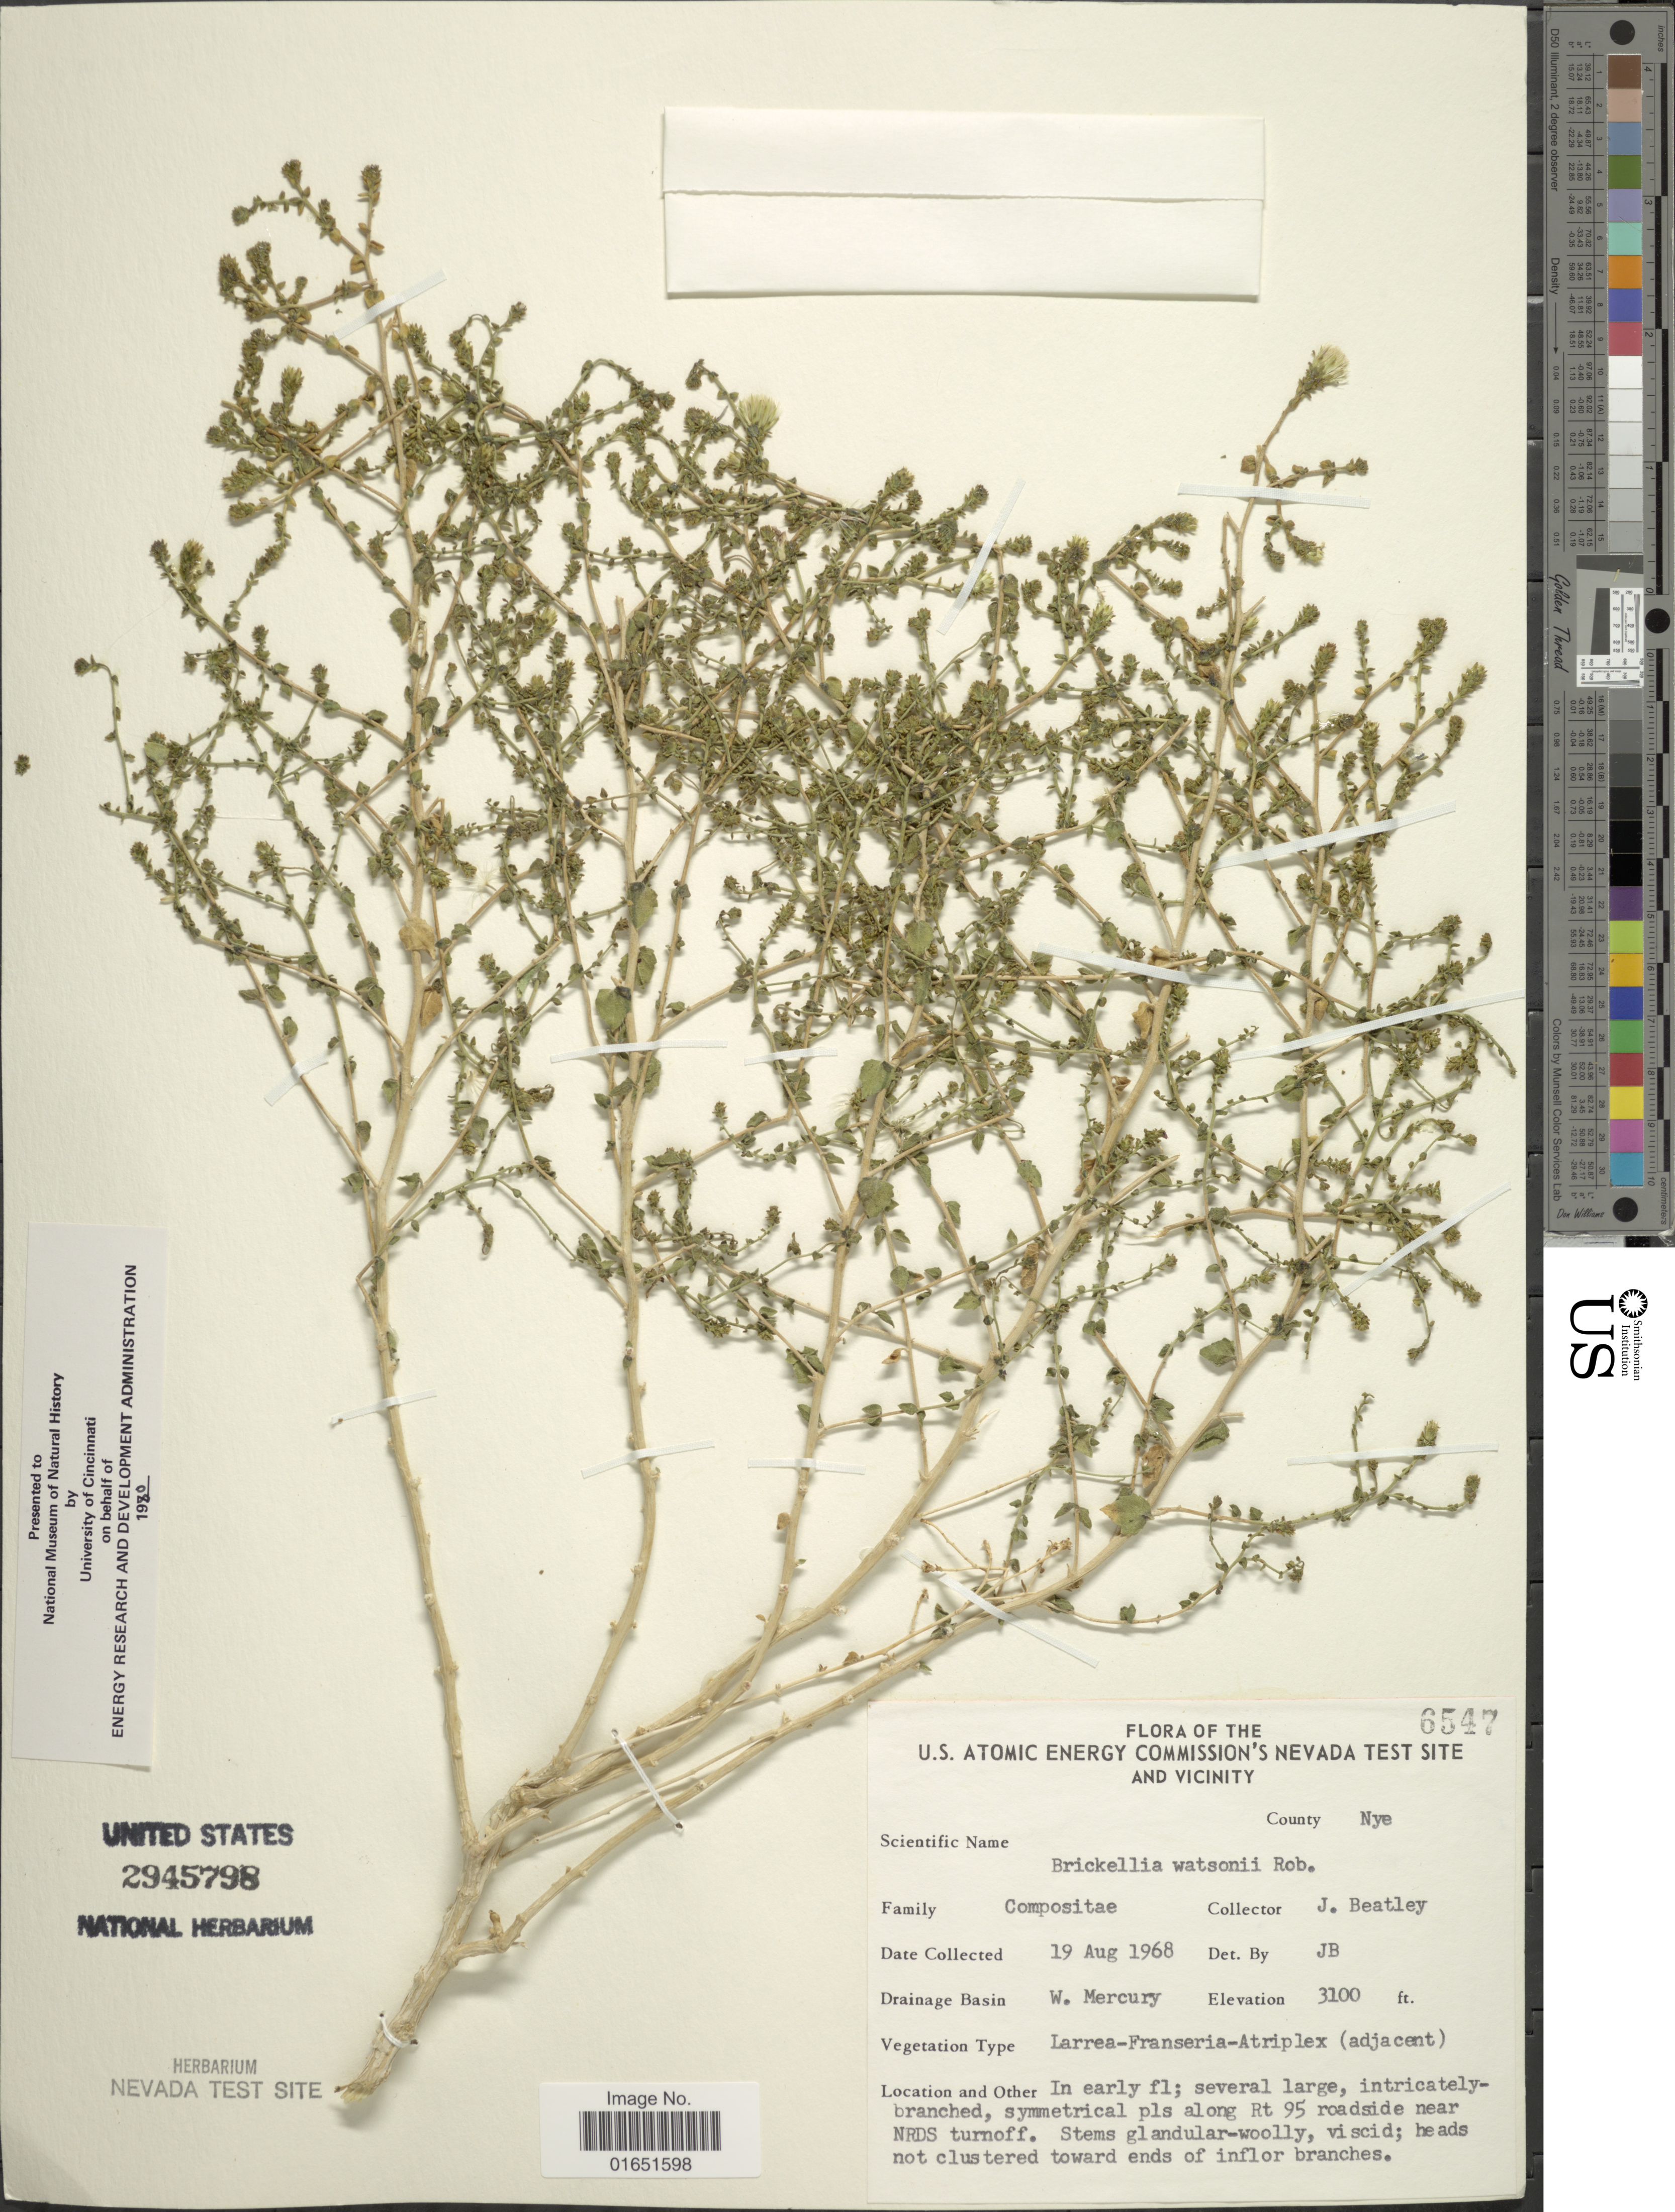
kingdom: Plantae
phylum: Tracheophyta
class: Magnoliopsida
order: Asterales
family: Asteraceae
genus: Brickellia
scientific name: Brickellia watsonii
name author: B.L. Rob.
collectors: J. C. Beatley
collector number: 6547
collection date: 1968-08-19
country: United States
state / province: Nevada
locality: U.S. Atomic Energy Commison's Nevada Test Site and Vicinity, County Nye, Drainage Basin W. Mercury, along Rt 95 roadside near NRDS turnoff.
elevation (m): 945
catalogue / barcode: US 2945798